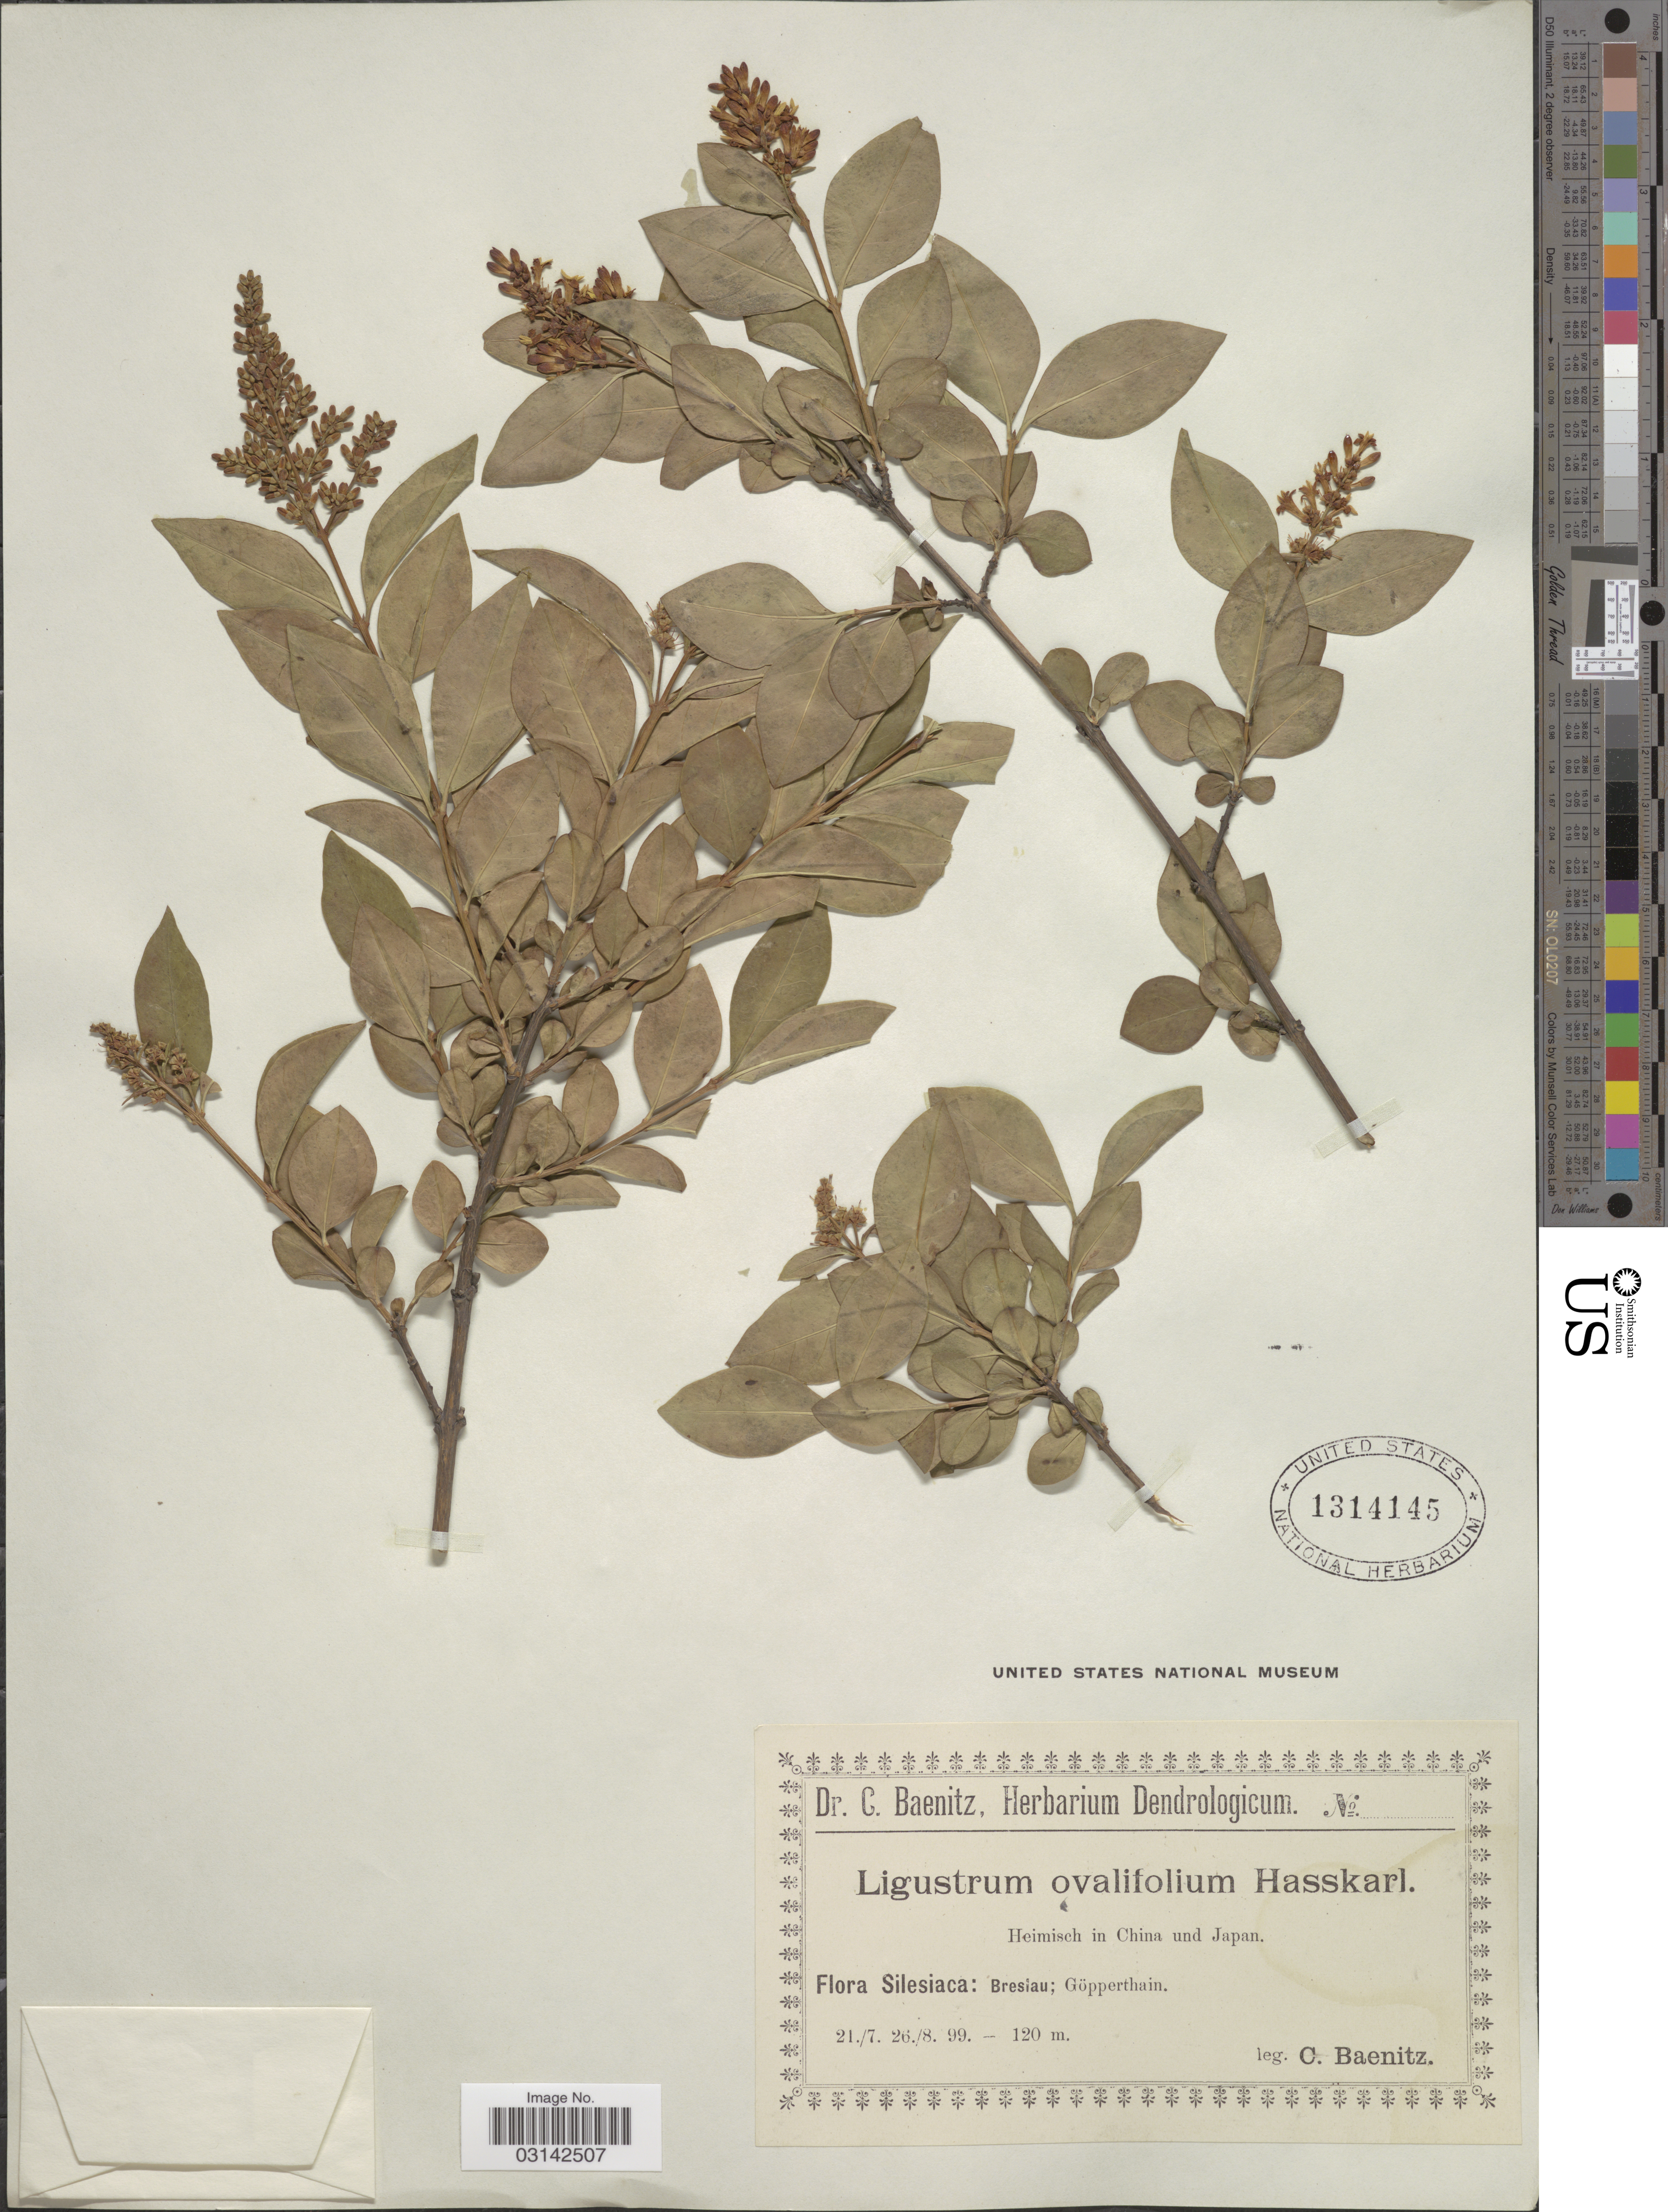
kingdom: Plantae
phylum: Tracheophyta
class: Magnoliopsida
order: Lamiales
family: Oleaceae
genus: Ligustrum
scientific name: Ligustrum ovalifolium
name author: Hassk.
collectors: C. G. Baenitz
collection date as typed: Transcribed d/m/y: 21/7/99 to 26/8/99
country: Poland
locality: Silesiaca: Breslau; Göpperthain.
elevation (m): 120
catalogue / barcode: US 1314145